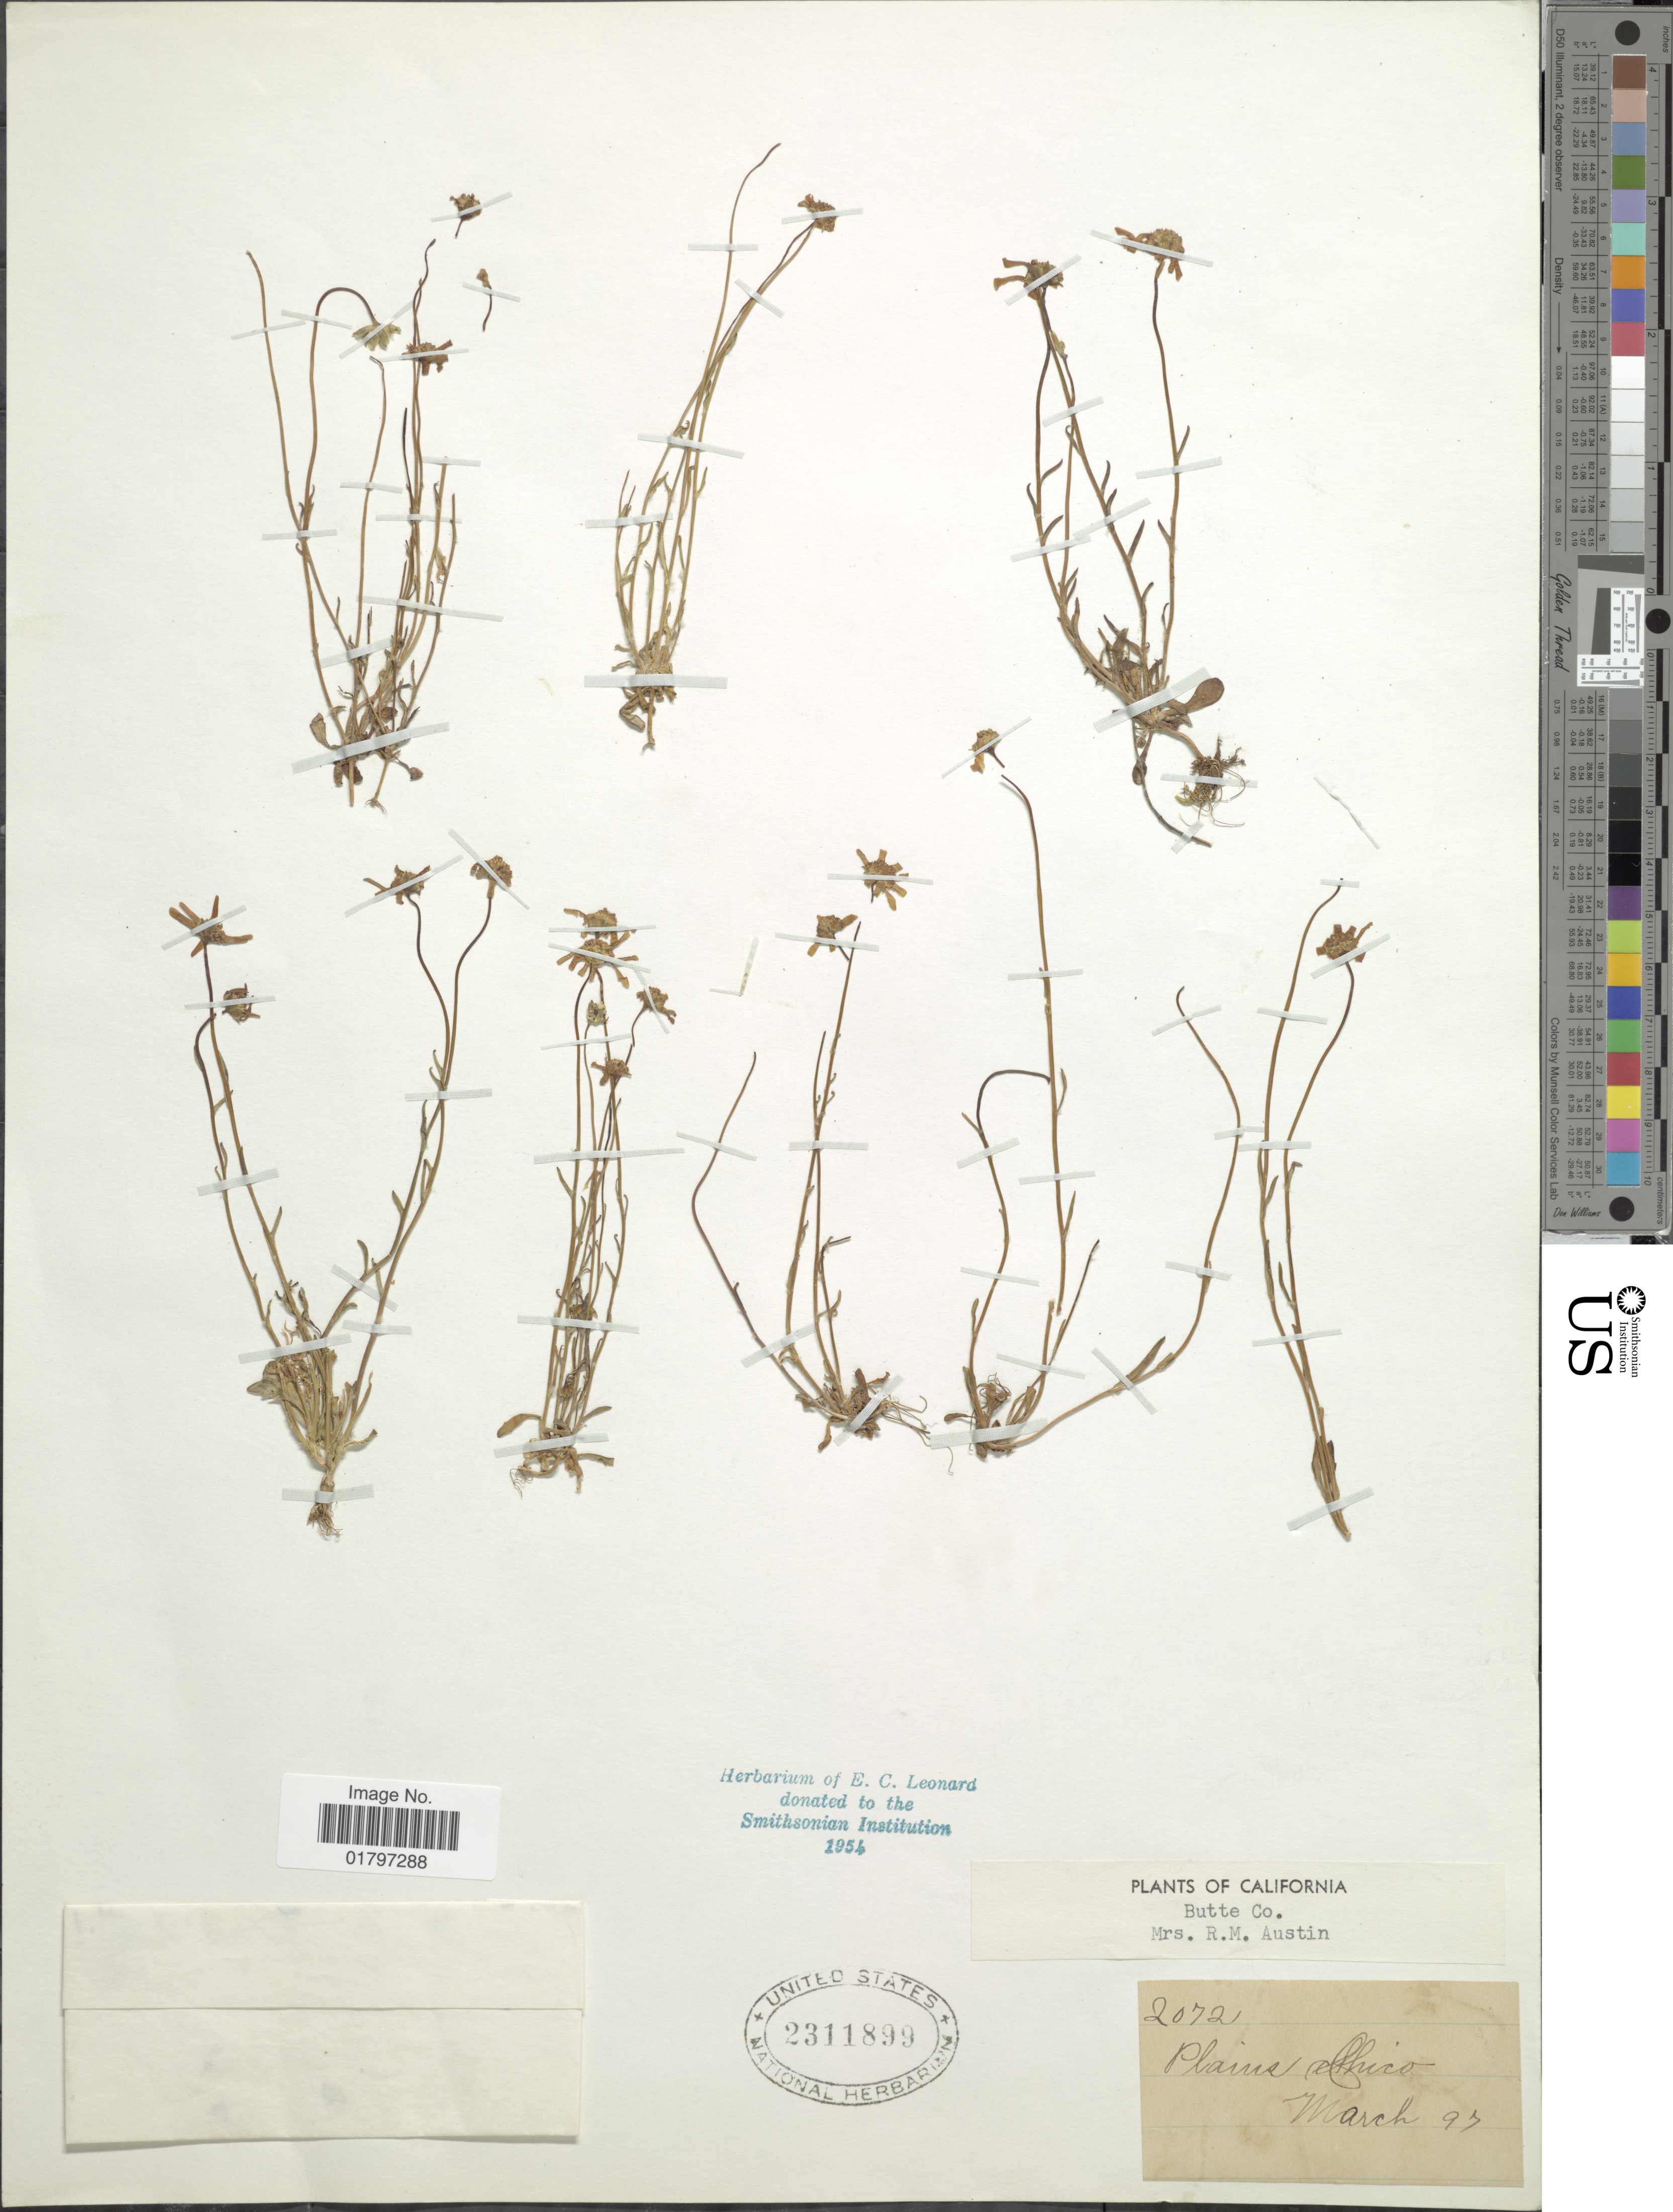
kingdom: Plantae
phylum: Tracheophyta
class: Magnoliopsida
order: Asterales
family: Asteraceae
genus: Lasthenia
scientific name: Lasthenia minor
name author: (DC.) Ornduff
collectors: R. Austin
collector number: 2072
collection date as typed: Transcribed d/m/y: /3/97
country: United States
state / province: California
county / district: Butte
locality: Butte Co. Plains Chico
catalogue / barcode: US 2311899